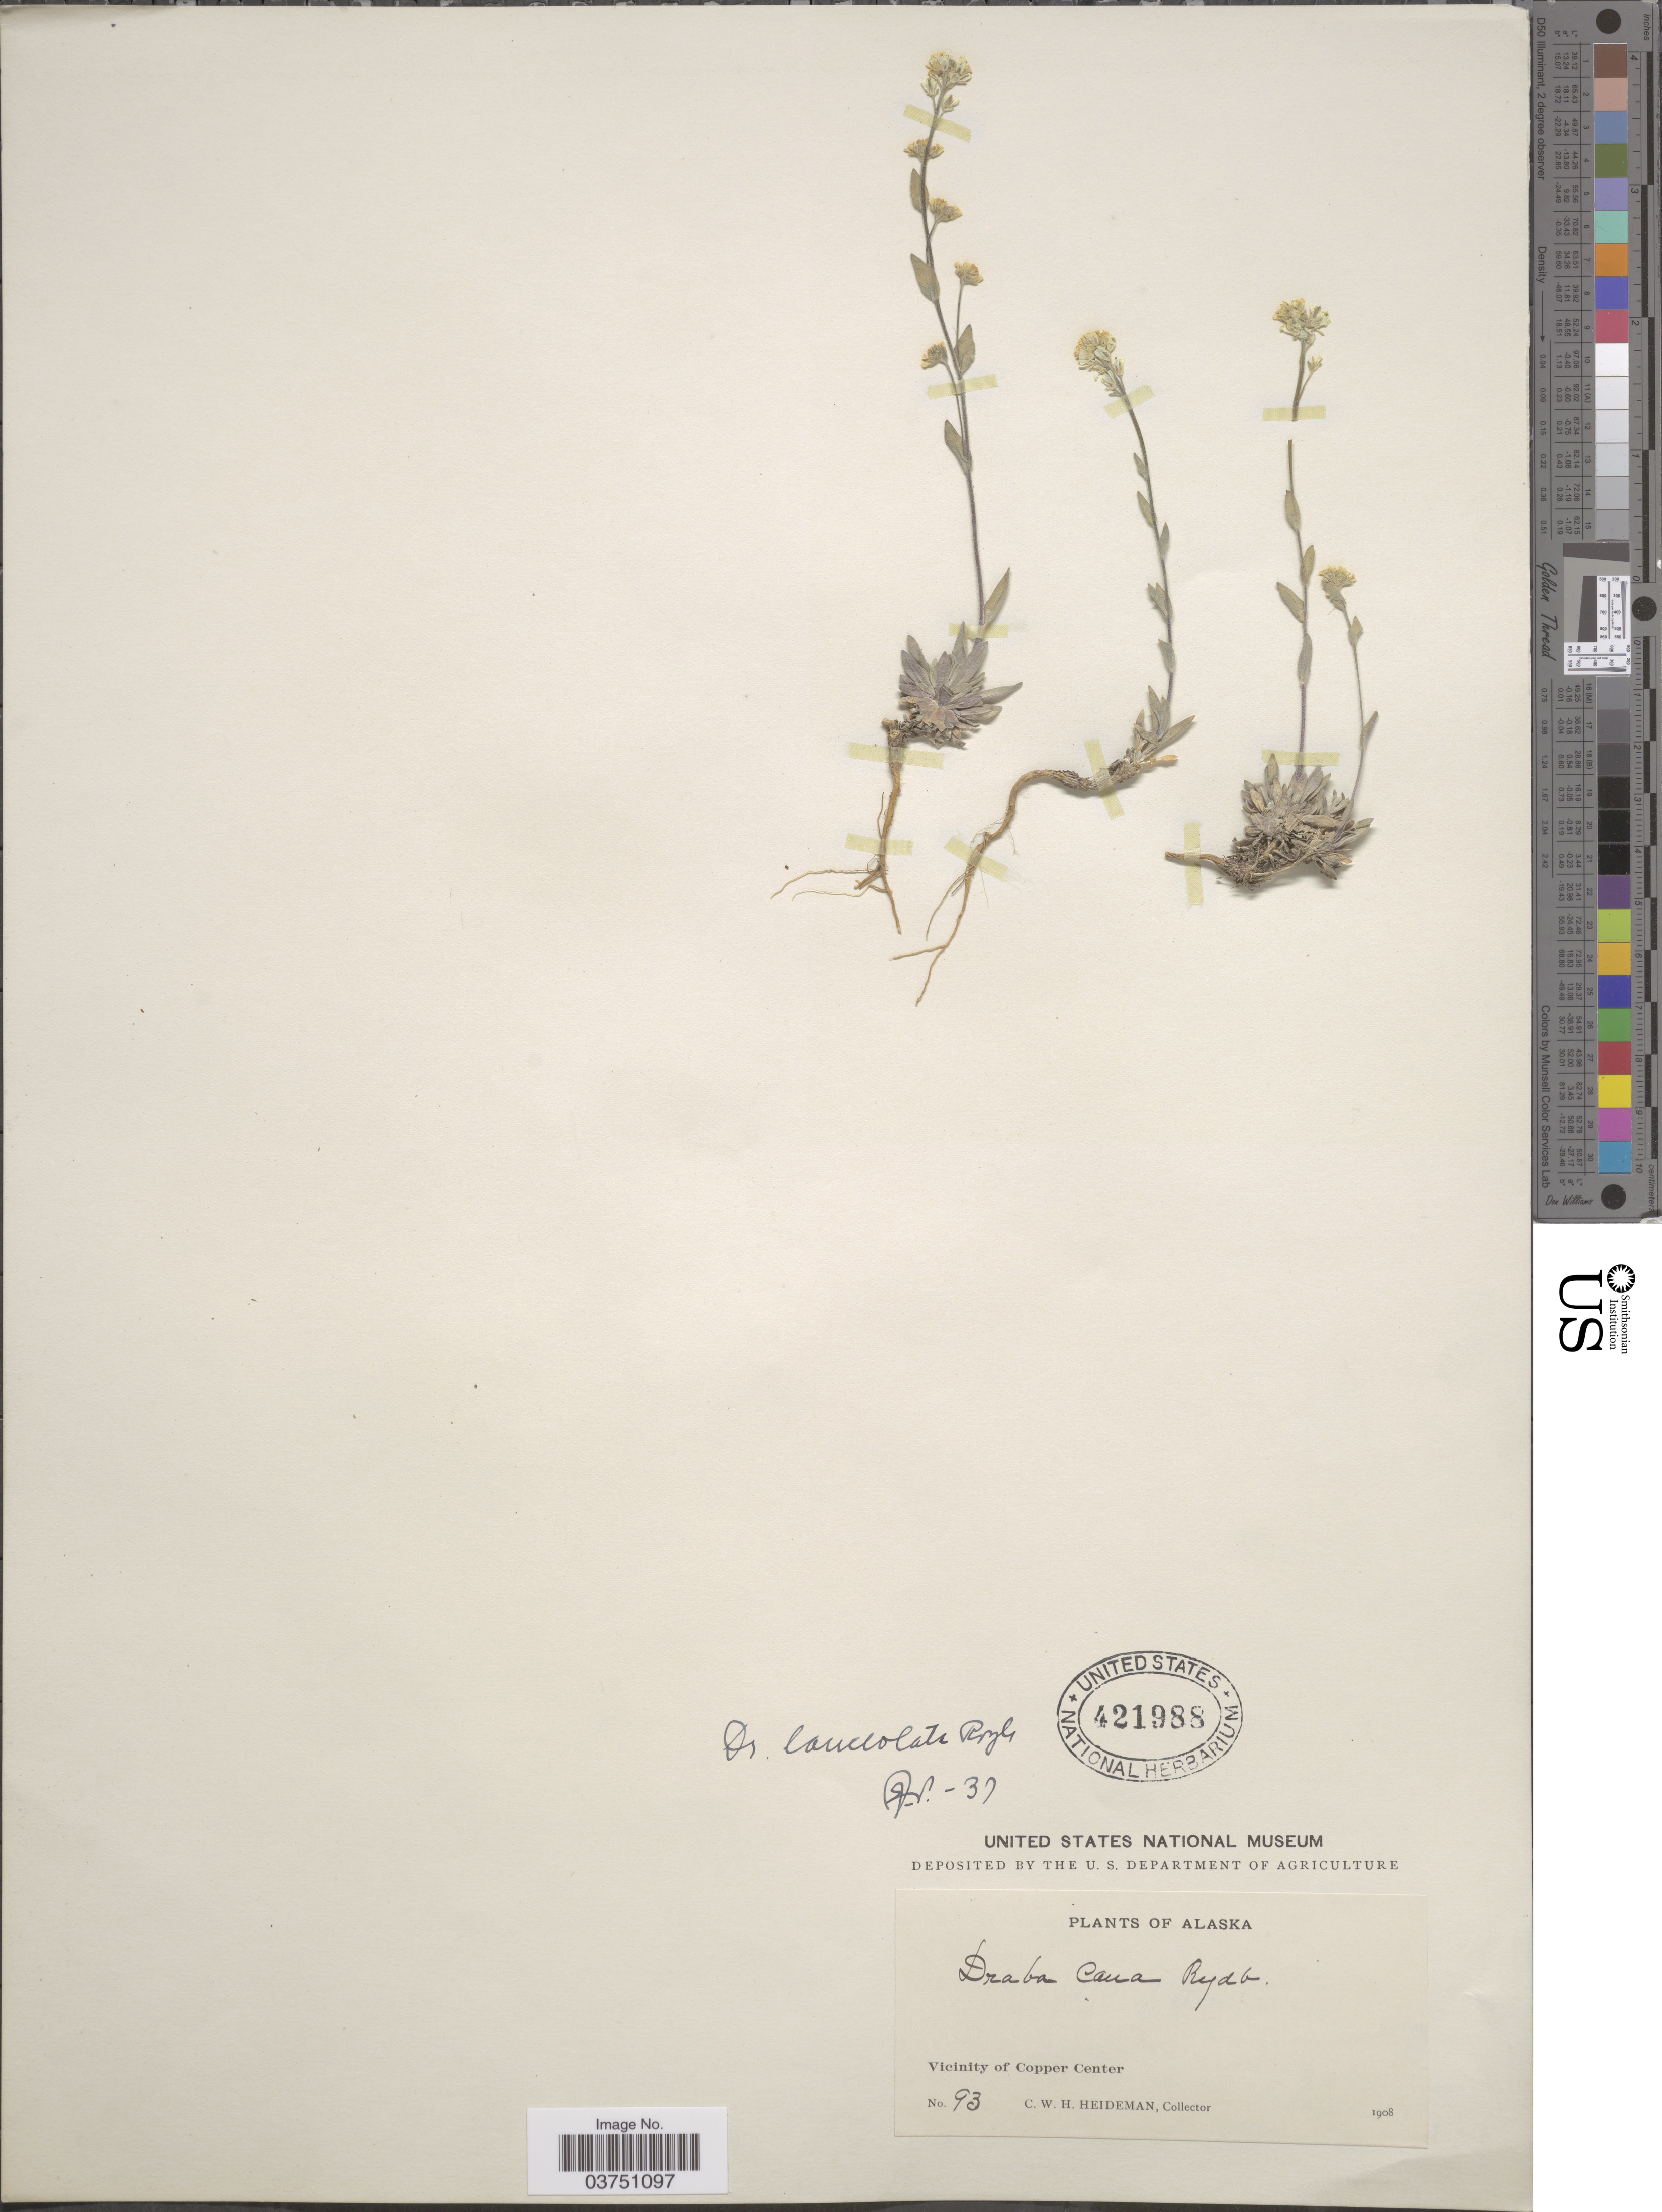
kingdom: Plantae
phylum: Tracheophyta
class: Magnoliopsida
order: Brassicales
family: Brassicaceae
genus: Draba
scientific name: Draba cana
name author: Rydb.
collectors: C. Heideman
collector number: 93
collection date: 1908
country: United States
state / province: Alaska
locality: Vicinity of Copper Center.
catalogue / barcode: US 421988